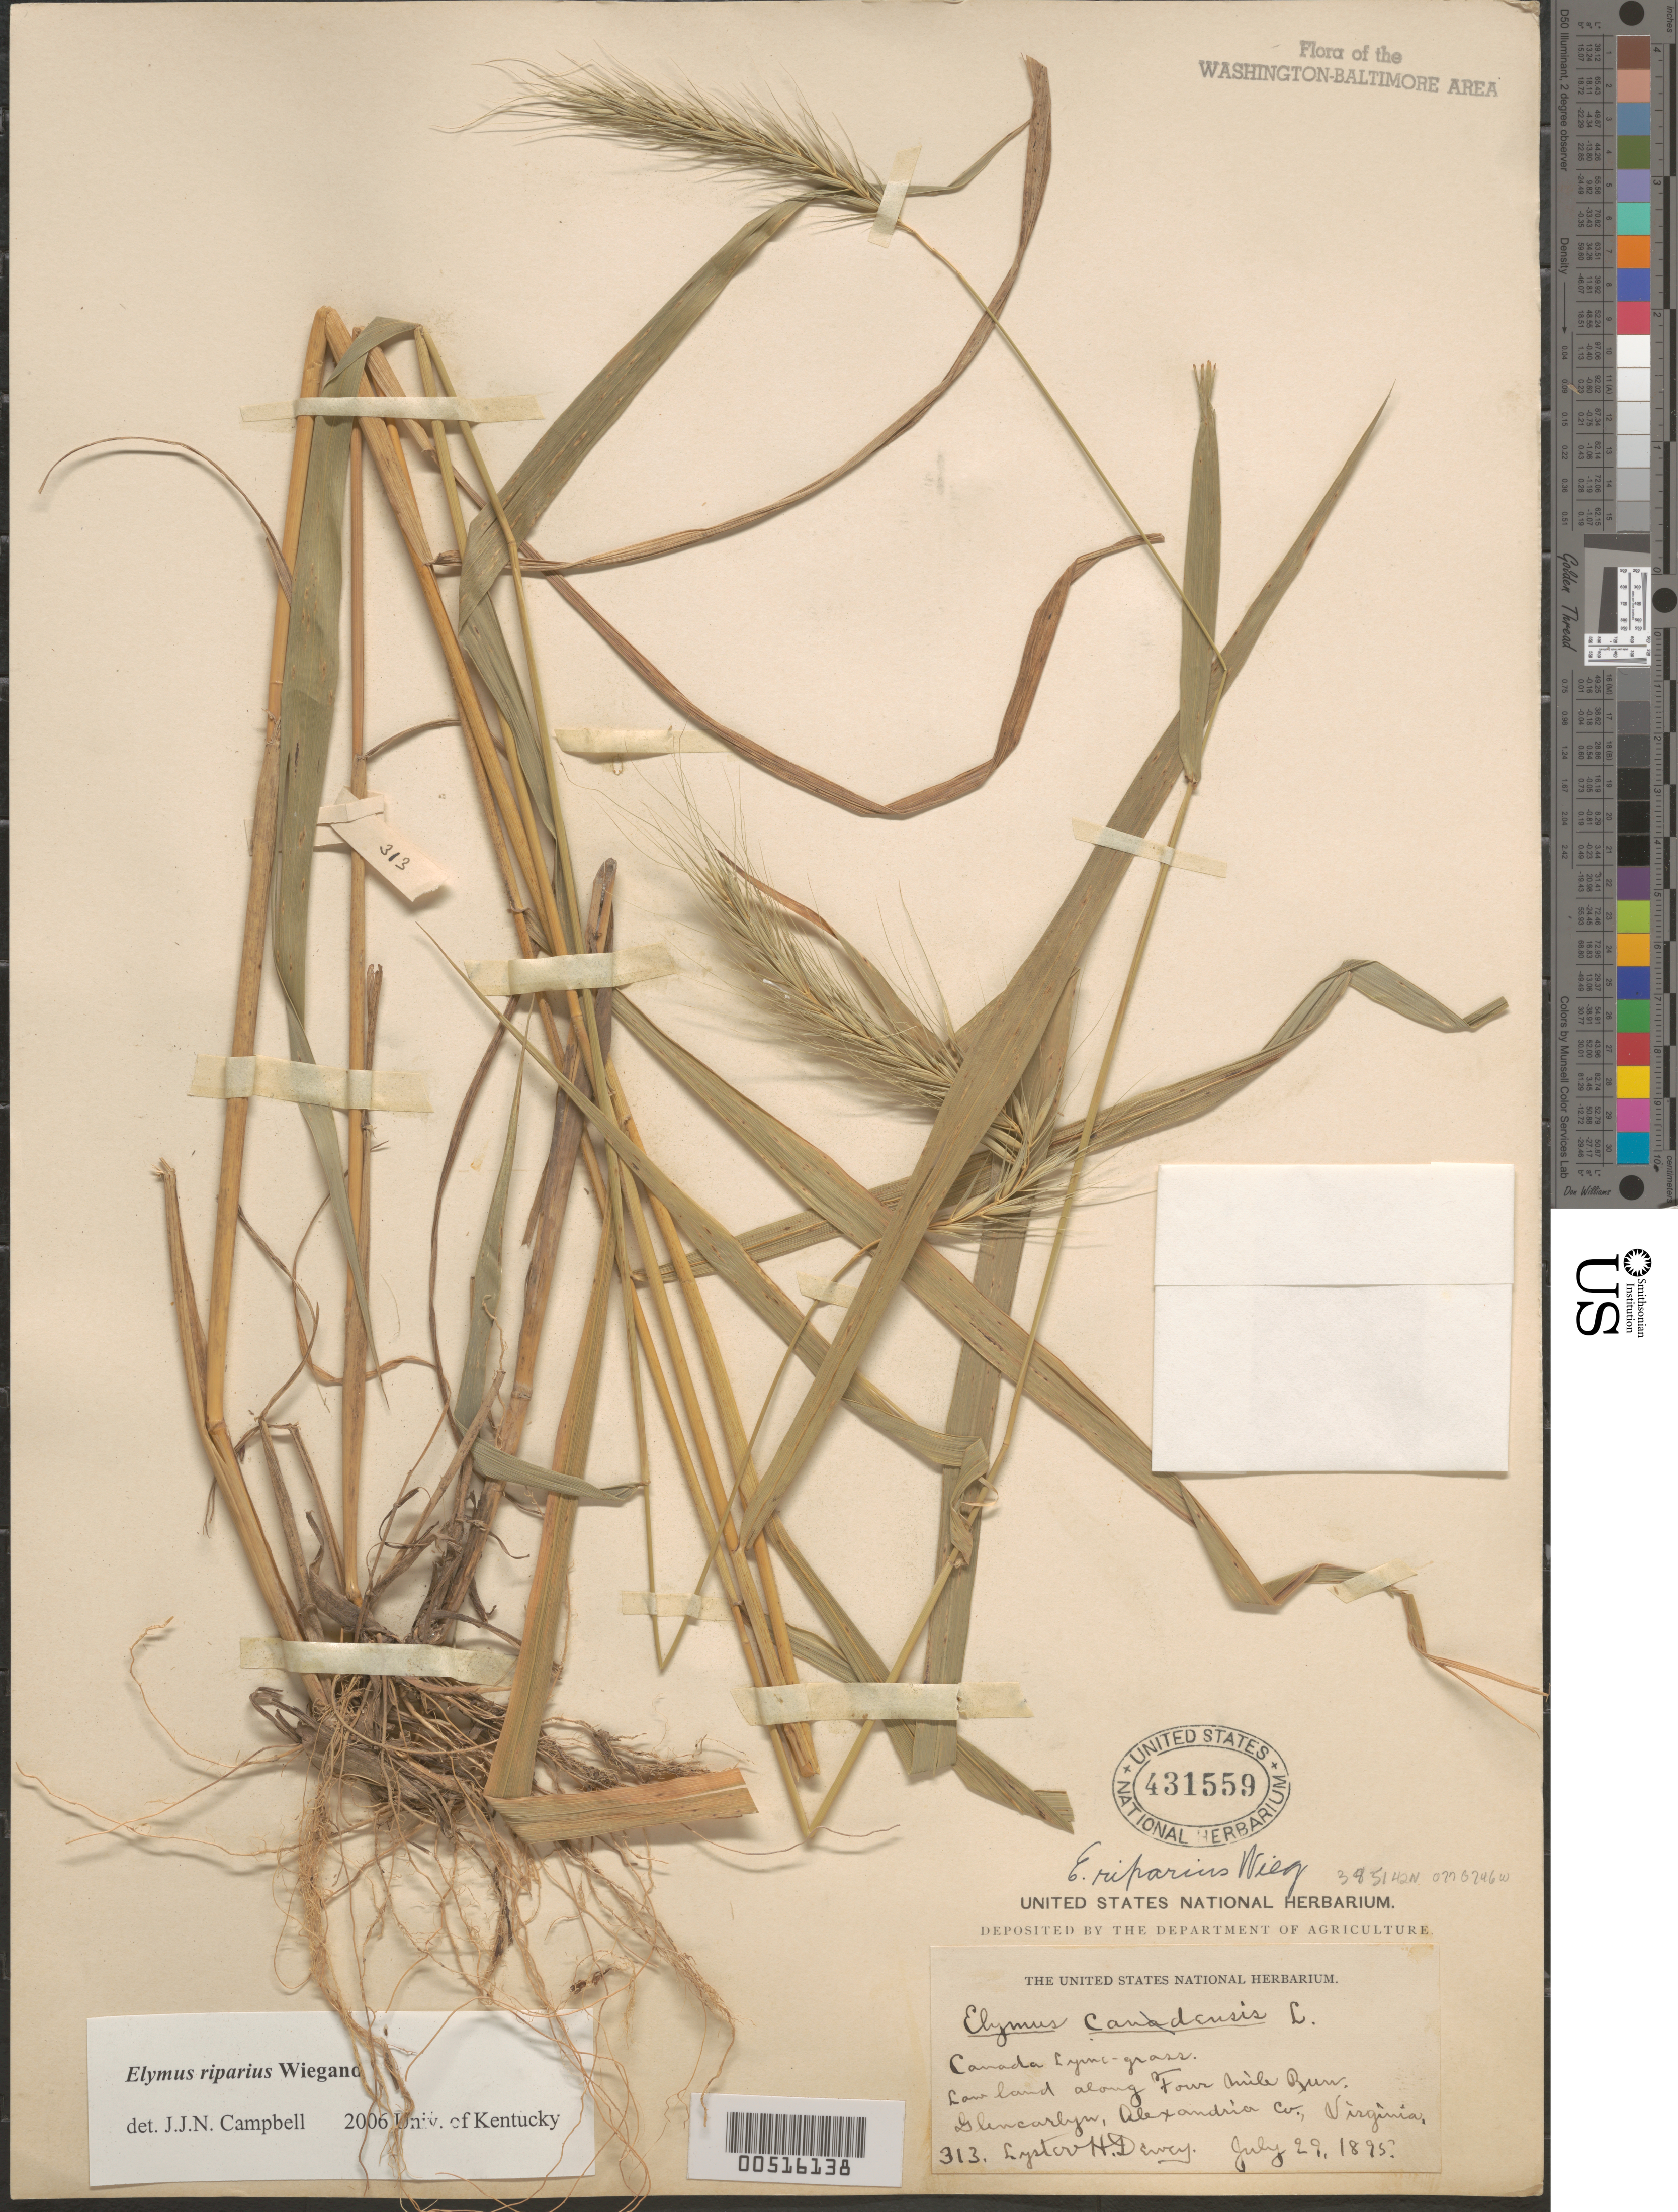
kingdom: Plantae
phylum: Tracheophyta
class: Liliopsida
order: Poales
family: Poaceae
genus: Elymus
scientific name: Elymus riparius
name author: Wiegand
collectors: L. H. Dewey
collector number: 313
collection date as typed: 29 Jul 1895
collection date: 1895-07-29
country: United States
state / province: Virginia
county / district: Arlington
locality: Four Mile Run, Glencarlyn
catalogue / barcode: US 431559